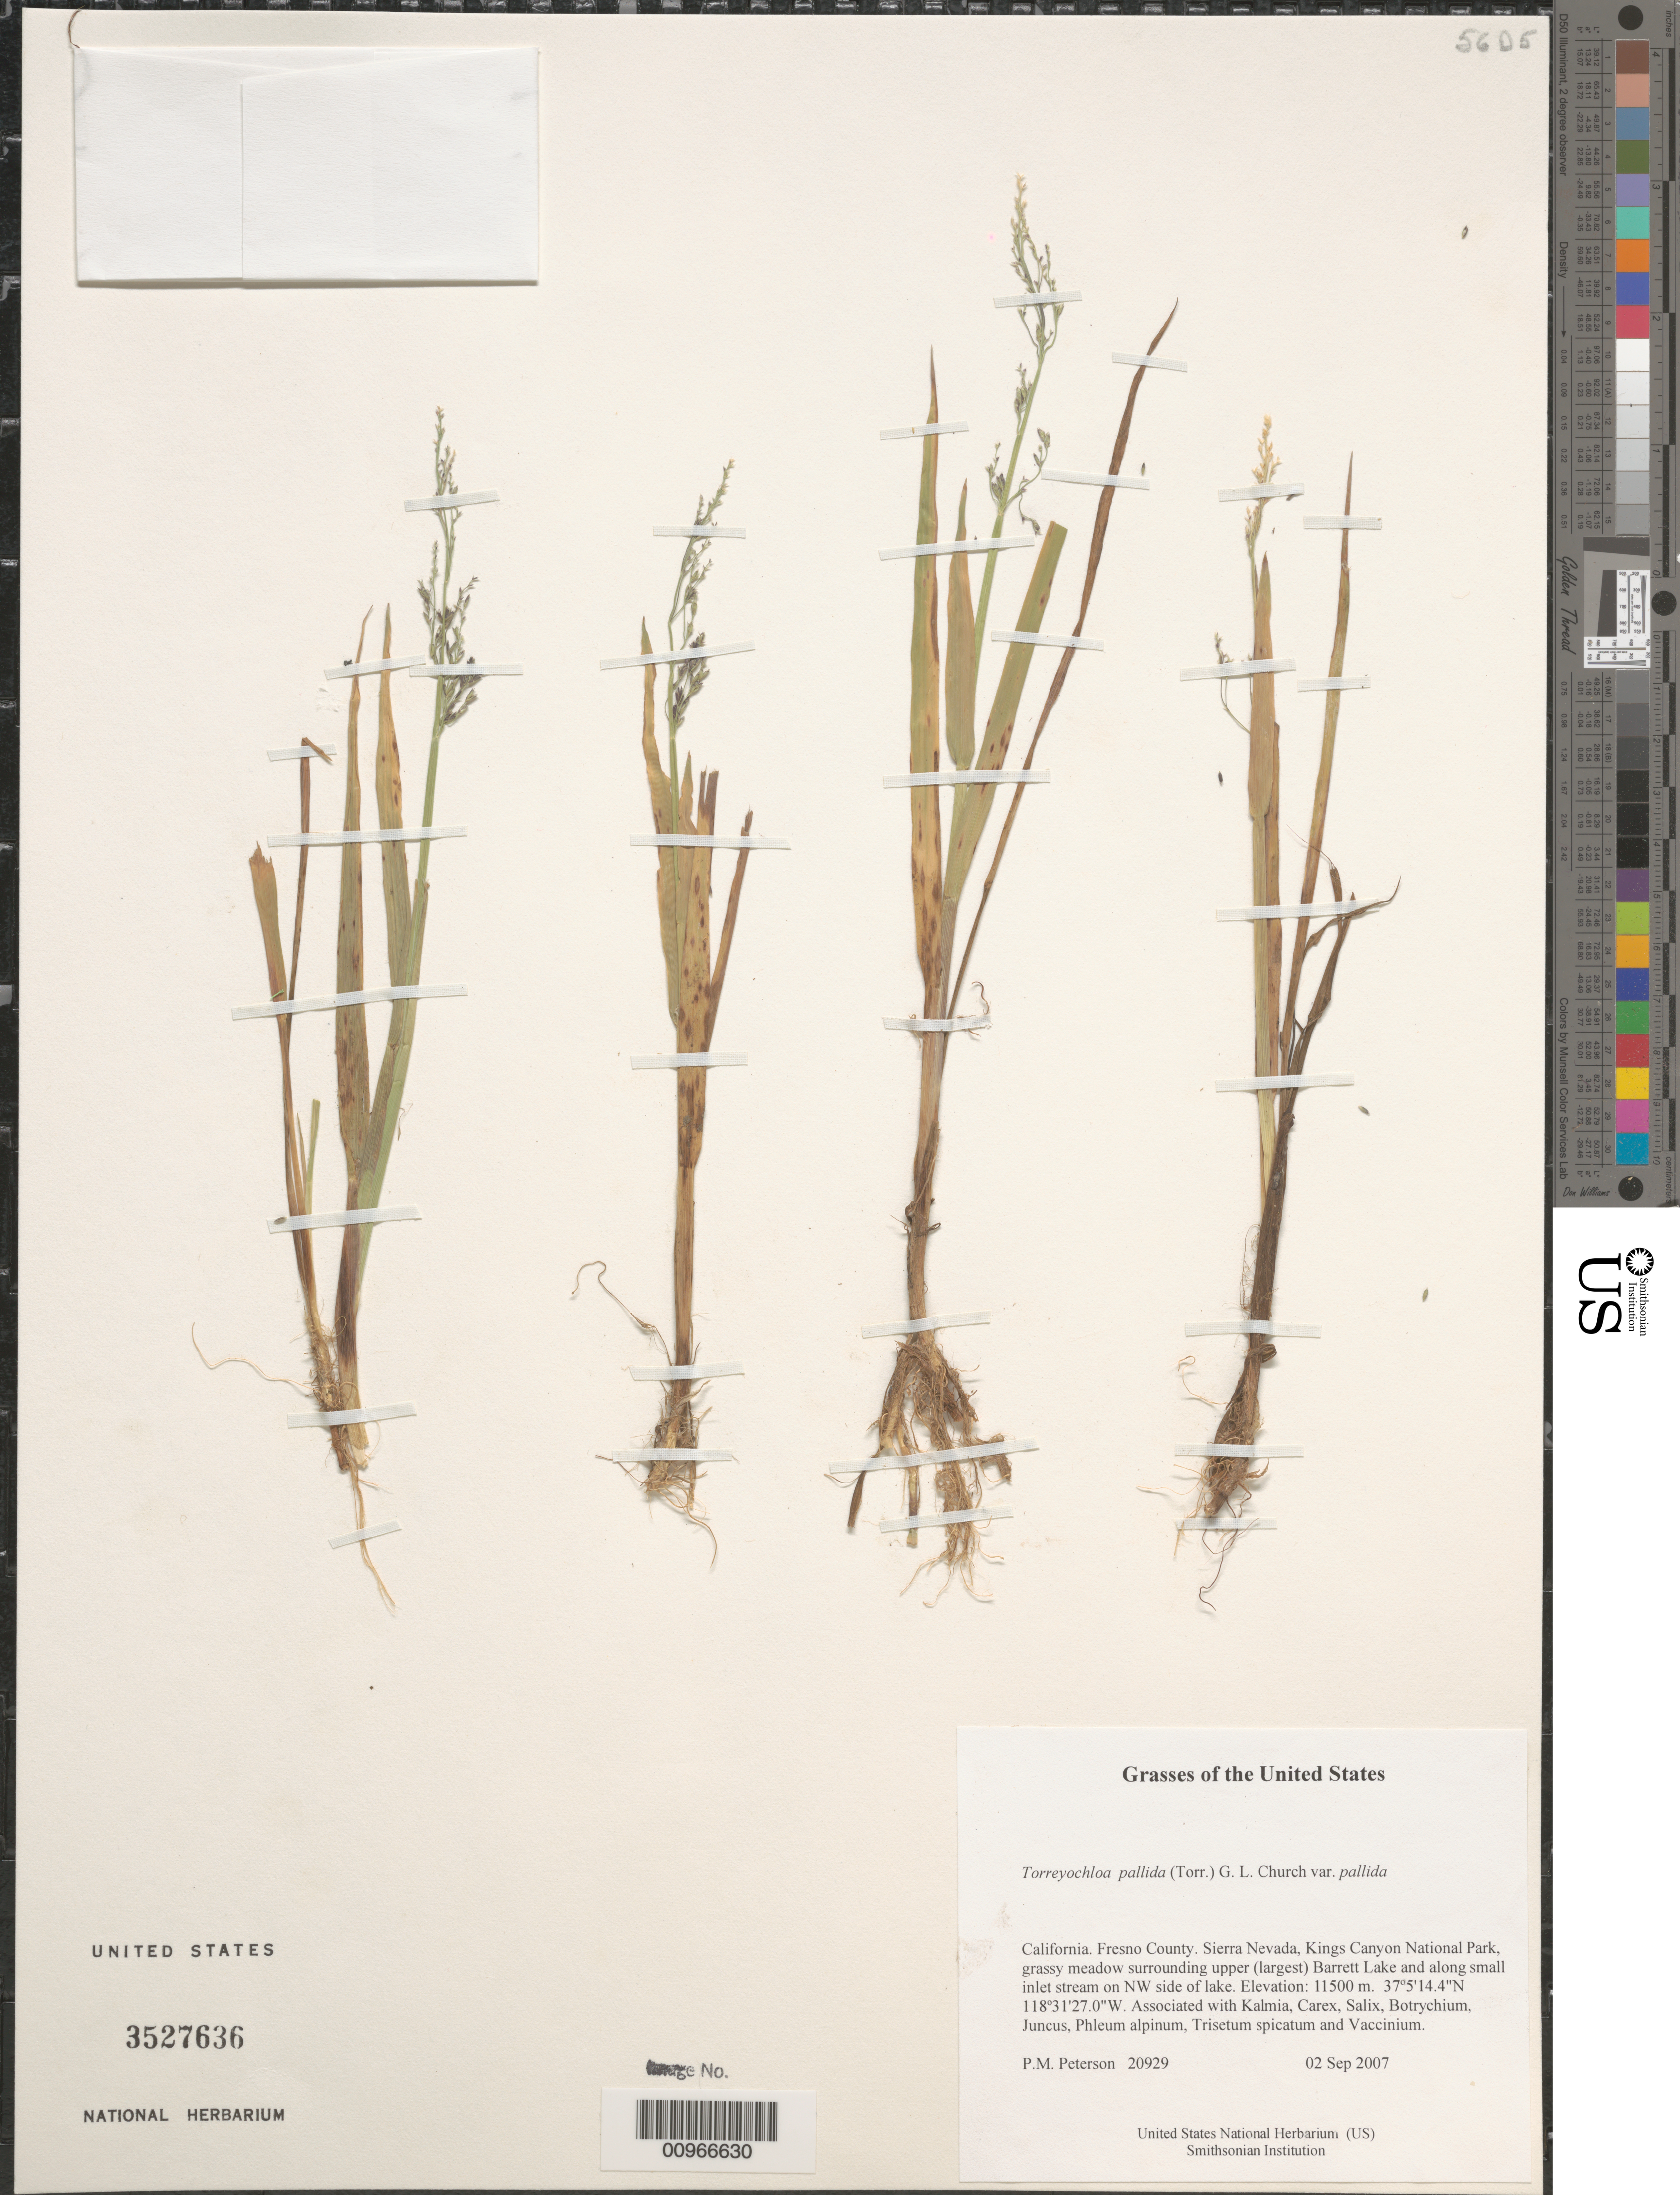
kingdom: Plantae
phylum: Tracheophyta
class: Liliopsida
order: Poales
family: Poaceae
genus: Torreyochloa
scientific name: Torreyochloa pallida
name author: (Torr.) G.L. Church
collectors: P. M. Peterson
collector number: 20929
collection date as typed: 02 Sep 2007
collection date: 2007-09-02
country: United States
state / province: California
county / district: Fresno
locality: Sierra Nevada, Kings Canyon National Park, grassy meadow surrounding upper (largest) Barrett Lake and along small inlet stream on NW side of lake.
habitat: Associated with Kalmia, Carex, Salix, Botrychium, Juncus, Phleum alpinum, Trisetum spicatum and Vaccinium.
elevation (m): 11500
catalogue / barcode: US 3527636